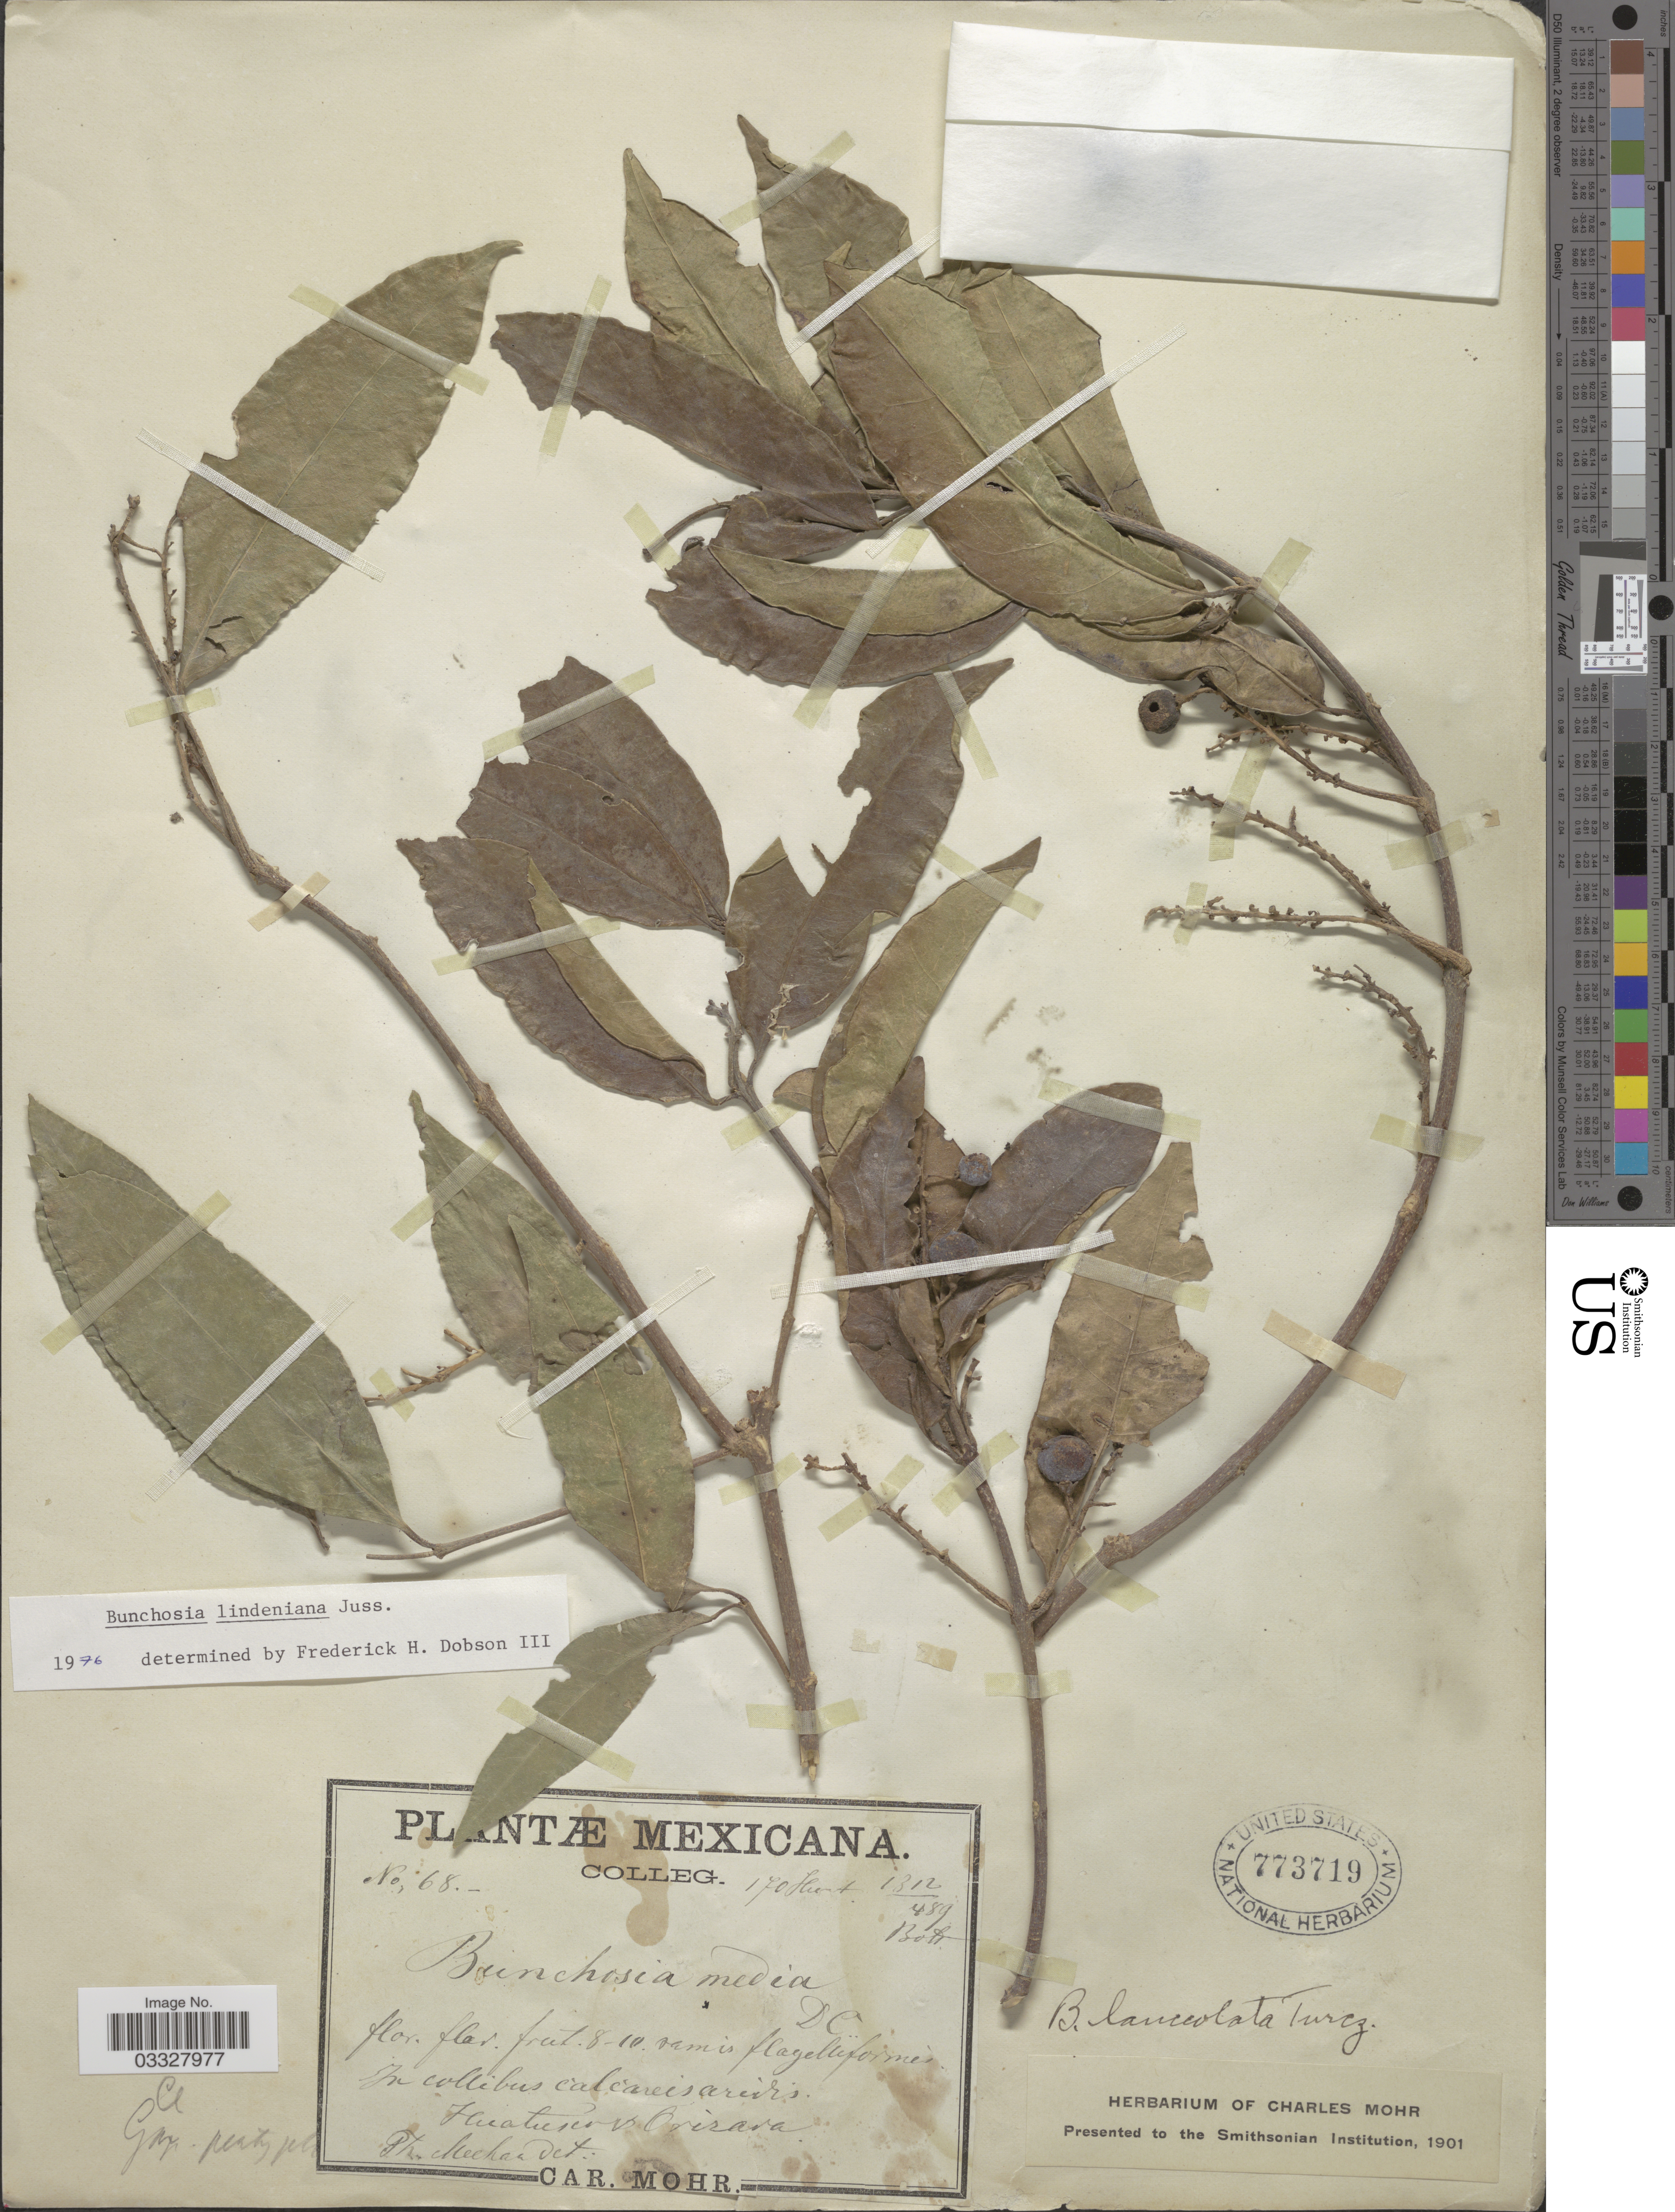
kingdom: Plantae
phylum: Tracheophyta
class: Magnoliopsida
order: Malpighiales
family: Malpighiaceae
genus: Bunchosia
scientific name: Bunchosia lindeniana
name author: A. Juss.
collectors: C. T. Mohr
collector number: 68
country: Mexico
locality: Huatusco et [interpreted] Orizaba.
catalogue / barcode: US 773719